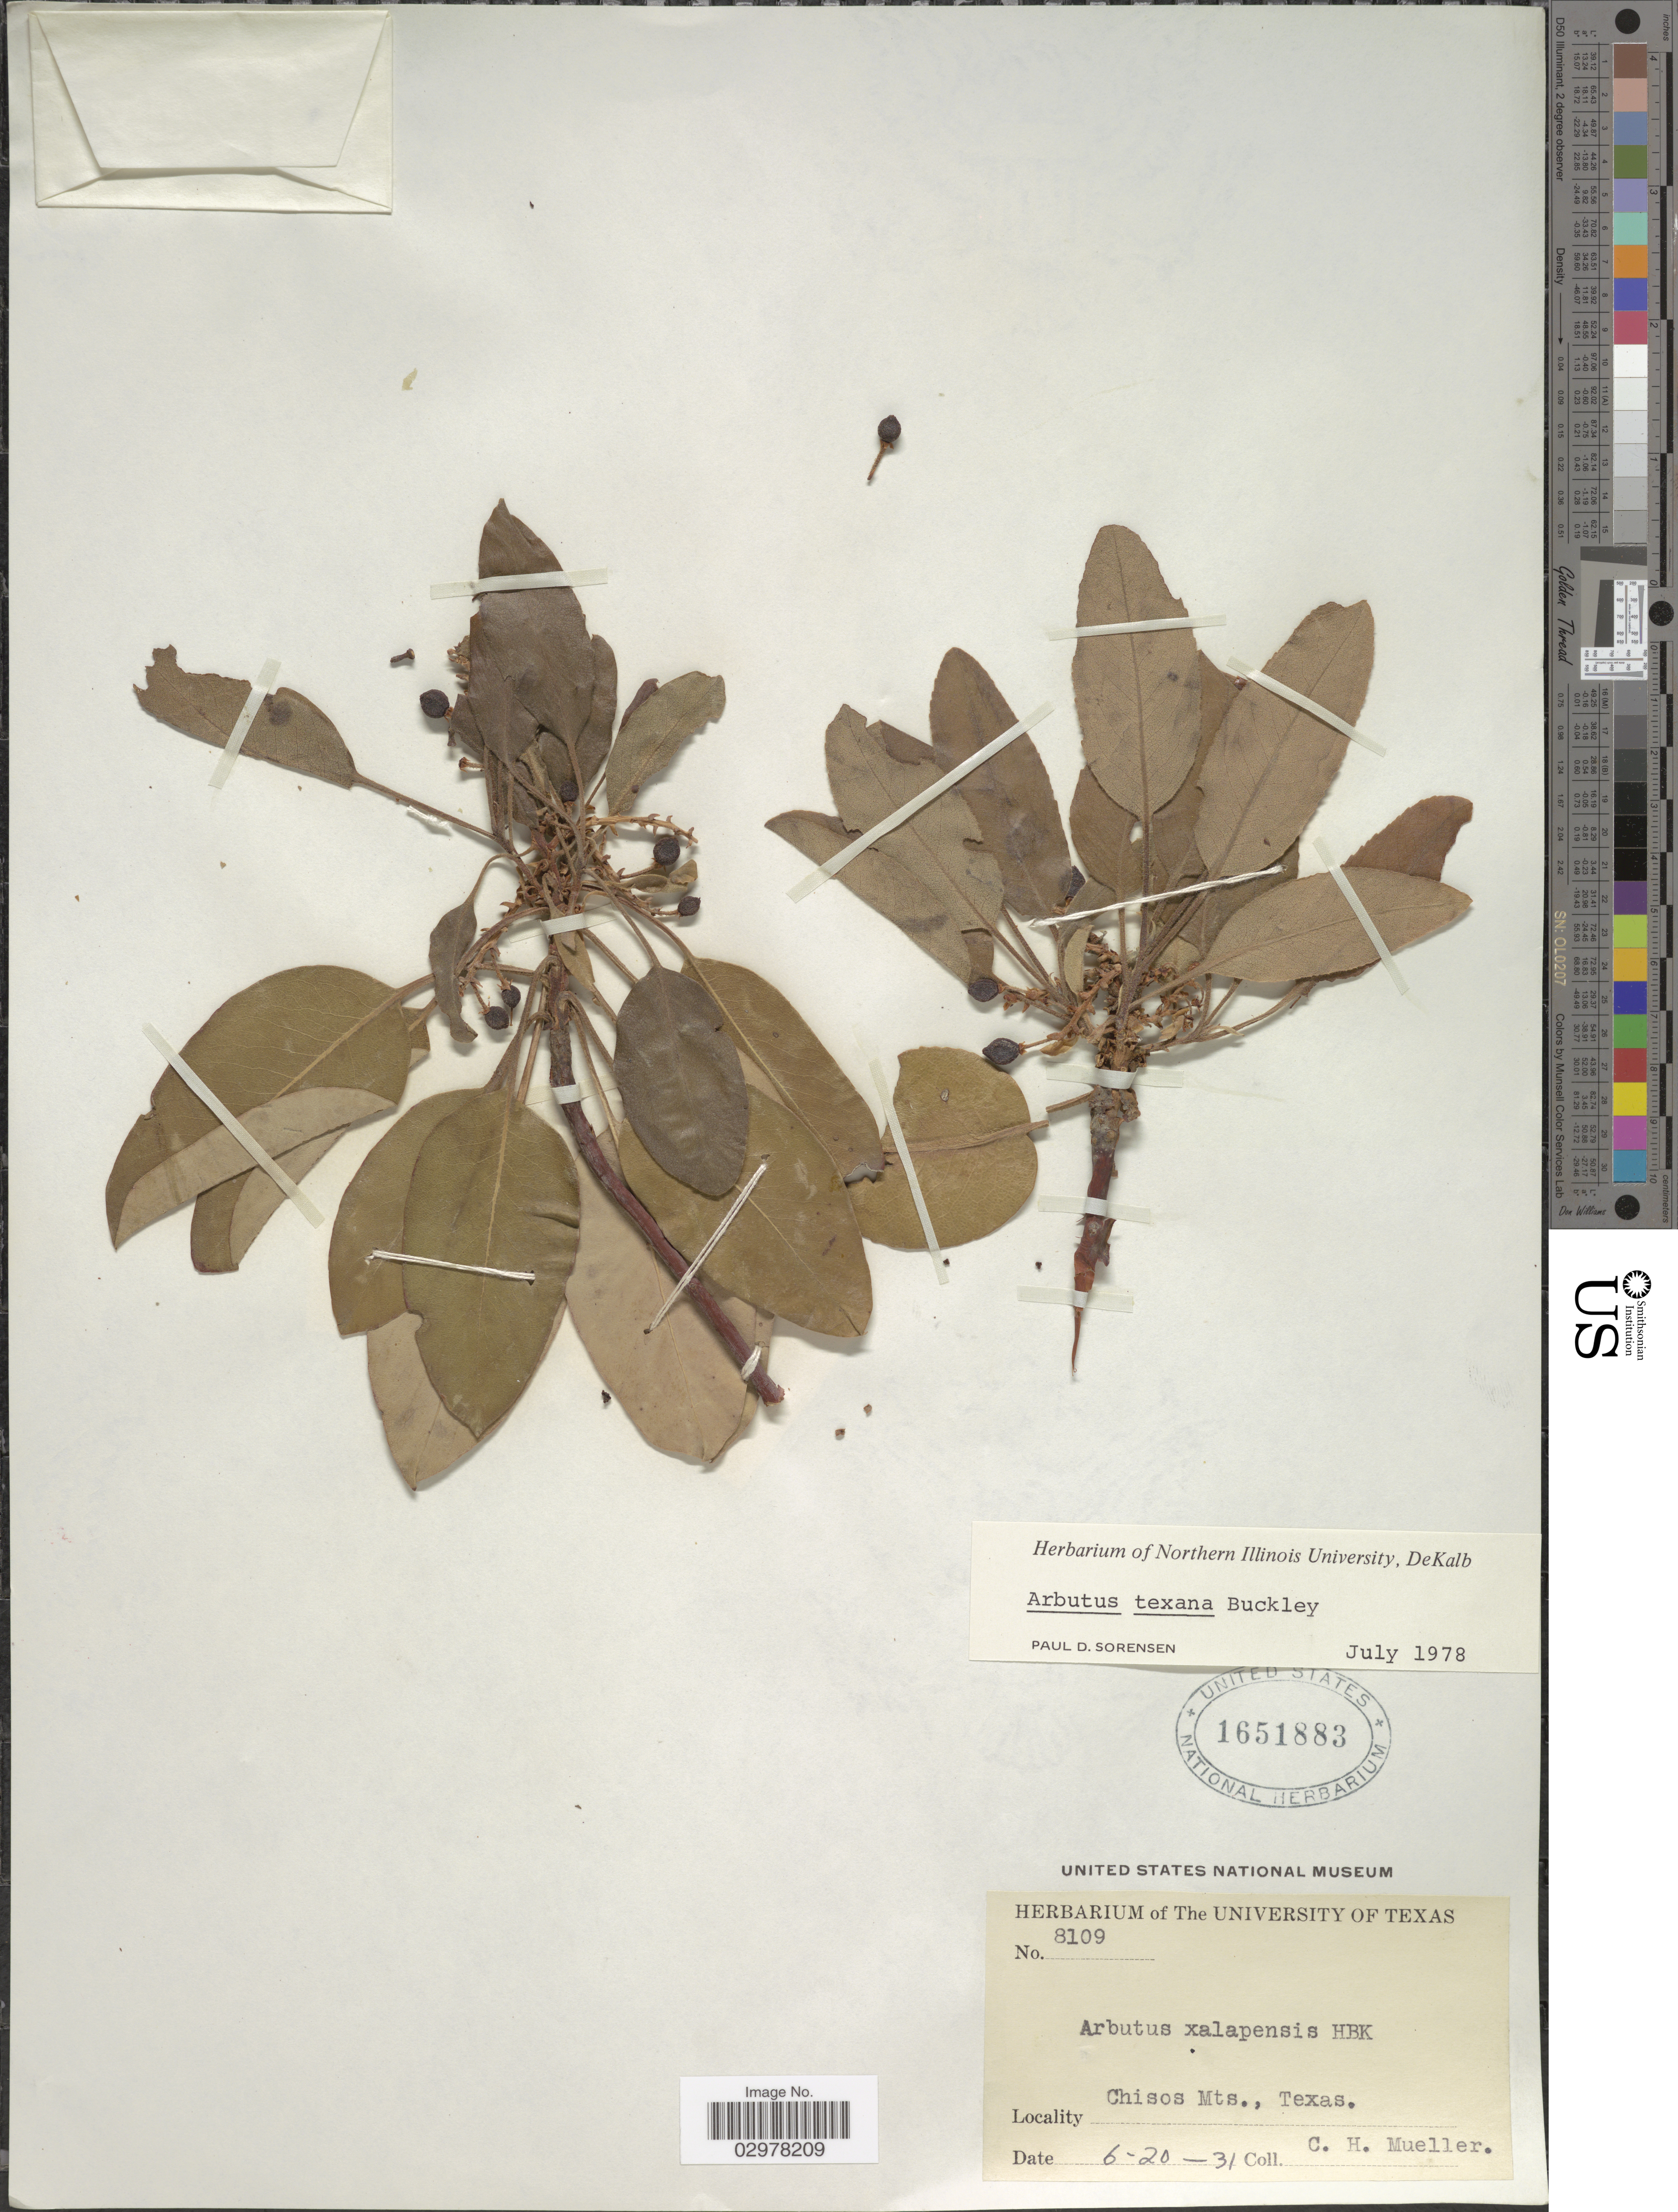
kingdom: Plantae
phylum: Tracheophyta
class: Magnoliopsida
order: Ericales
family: Ericaceae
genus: Arbutus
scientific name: Arbutus texana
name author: Buckley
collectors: C. H. Mueller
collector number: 8109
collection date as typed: Transcribed d/m/y: 20/6/31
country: United States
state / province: Texas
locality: Chisos Mts.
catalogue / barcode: US 1651883